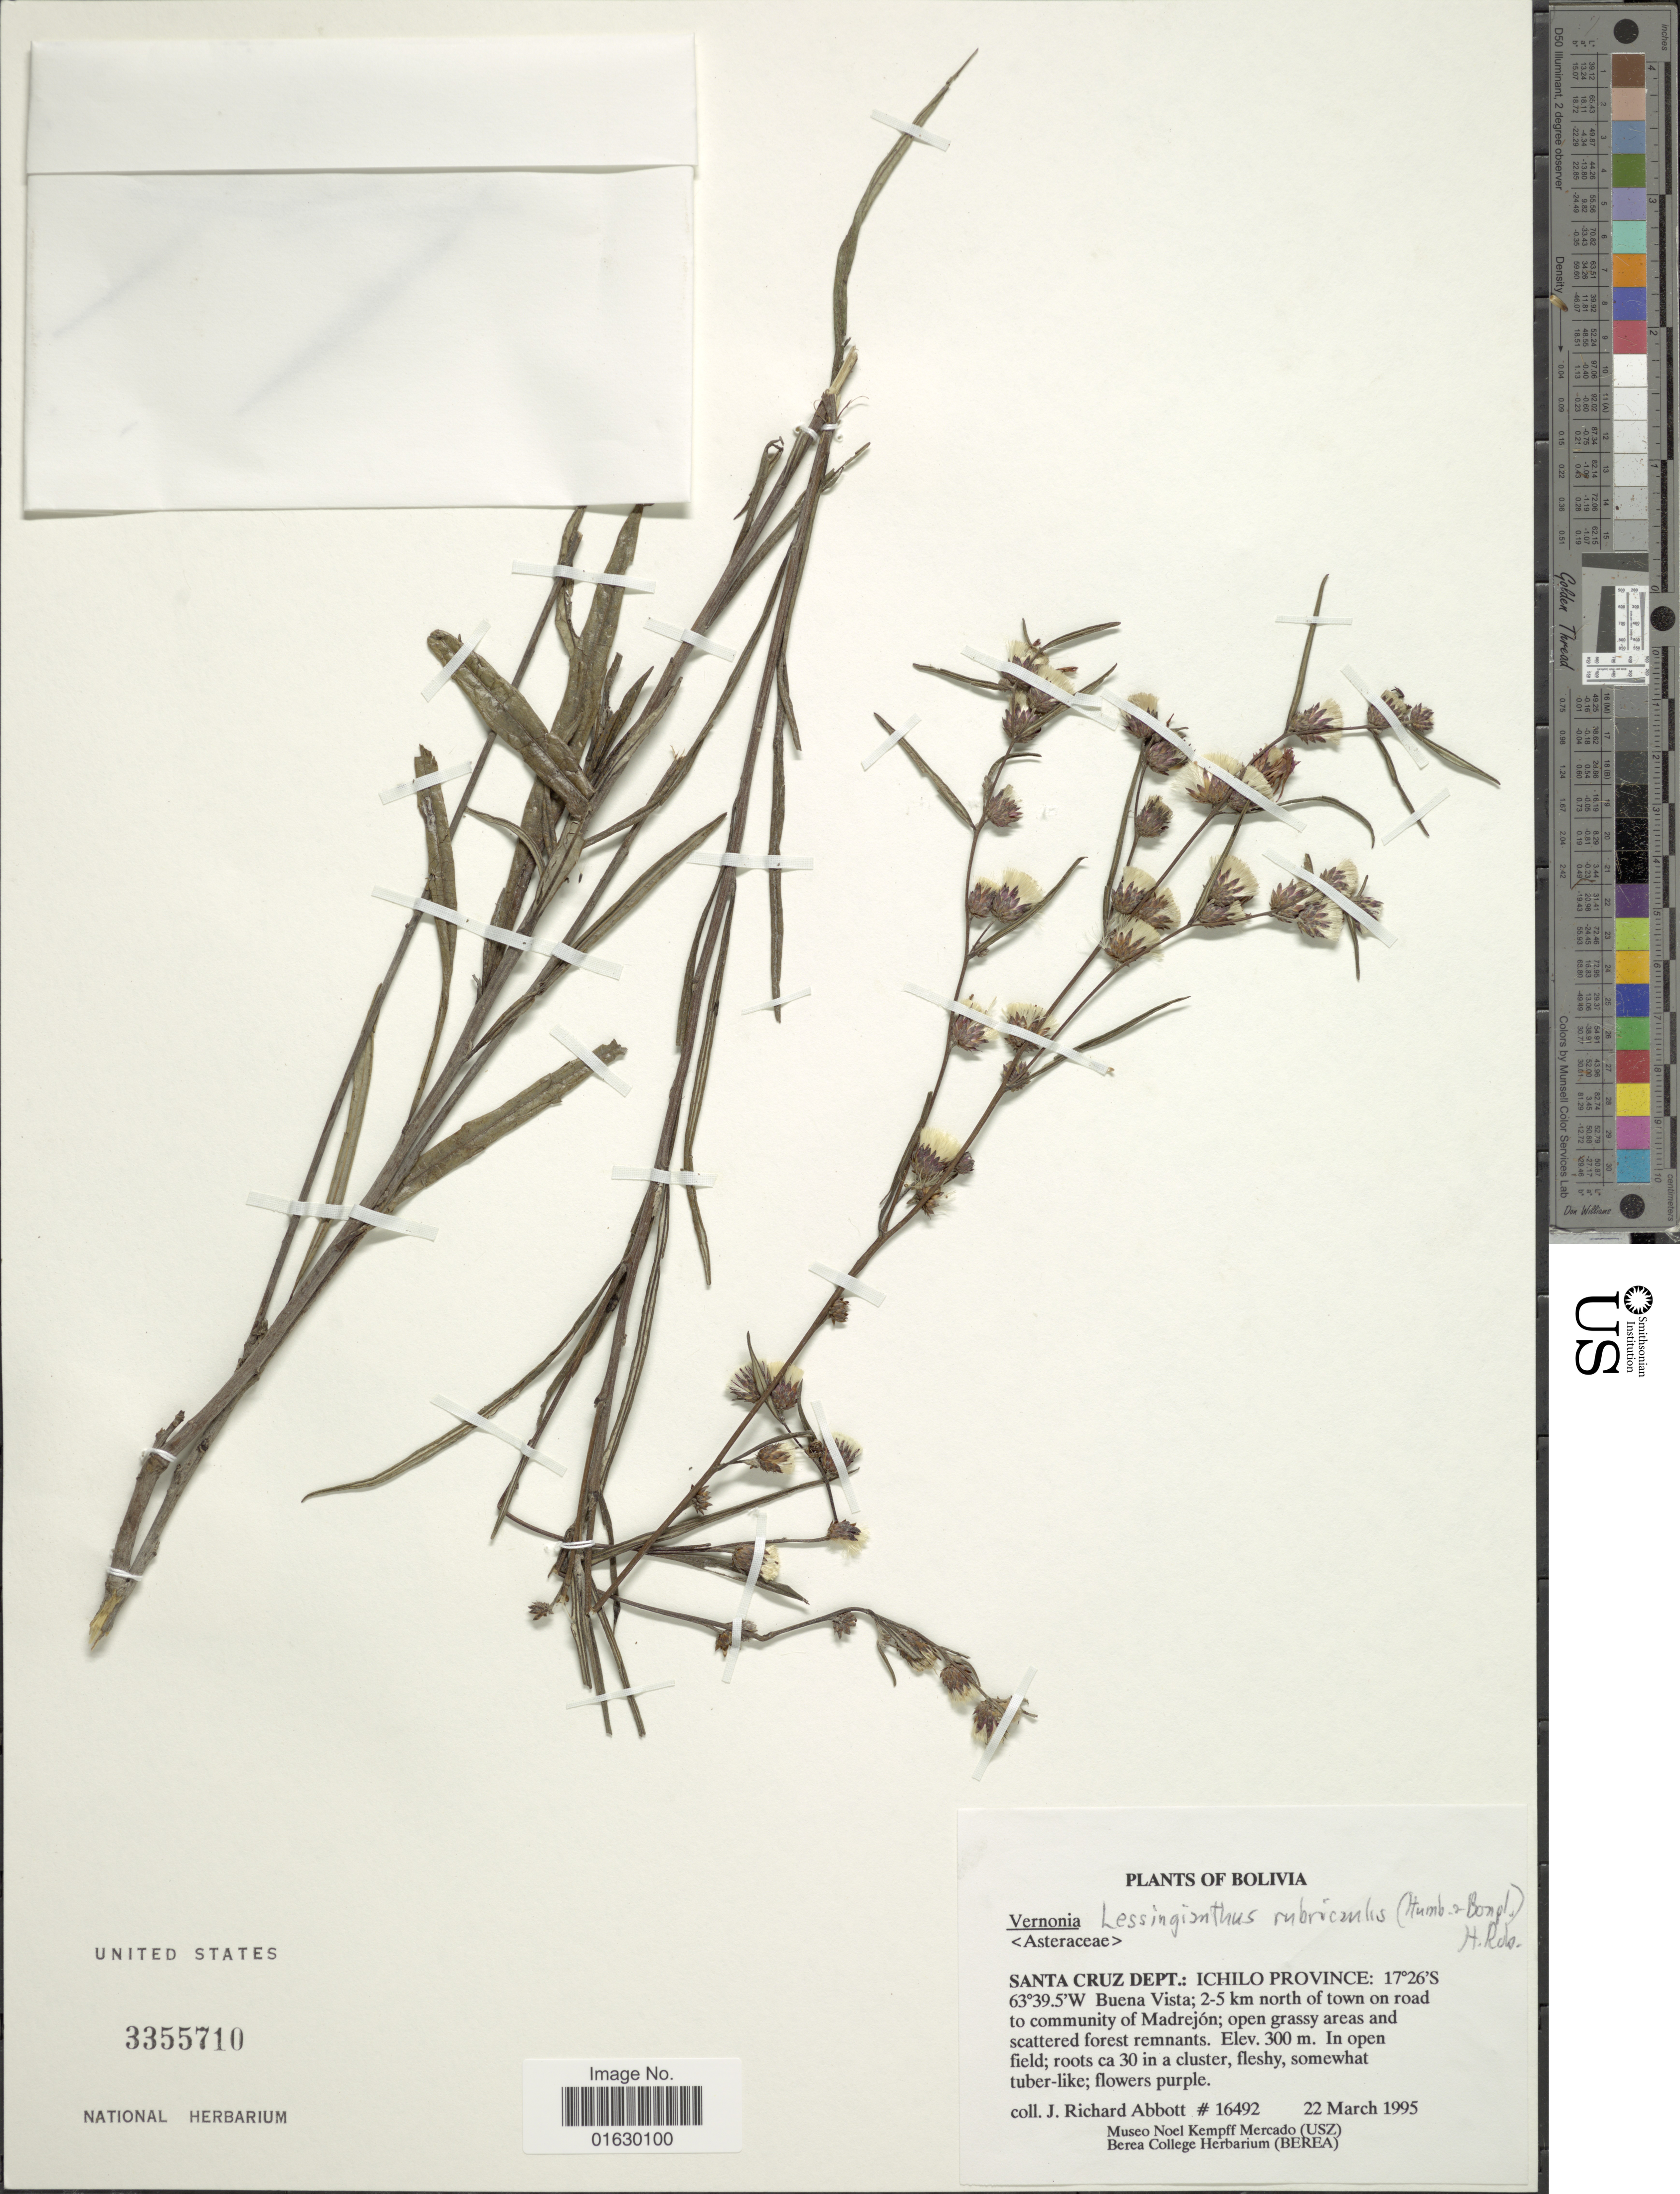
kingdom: Plantae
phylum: Tracheophyta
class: Magnoliopsida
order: Asterales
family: Asteraceae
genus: Lessingianthus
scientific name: Lessingianthus rubricaulis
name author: (Humb. & Bonpl.) H. Rob.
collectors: J. R. Abbott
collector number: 16492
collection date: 1995-03-22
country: Bolivia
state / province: Santa Cruz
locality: Santa Cruz Dept., Ichilo province, Buena Vista, 2-5 km north of town on road to community of Madrejon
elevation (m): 300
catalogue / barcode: US 3355710